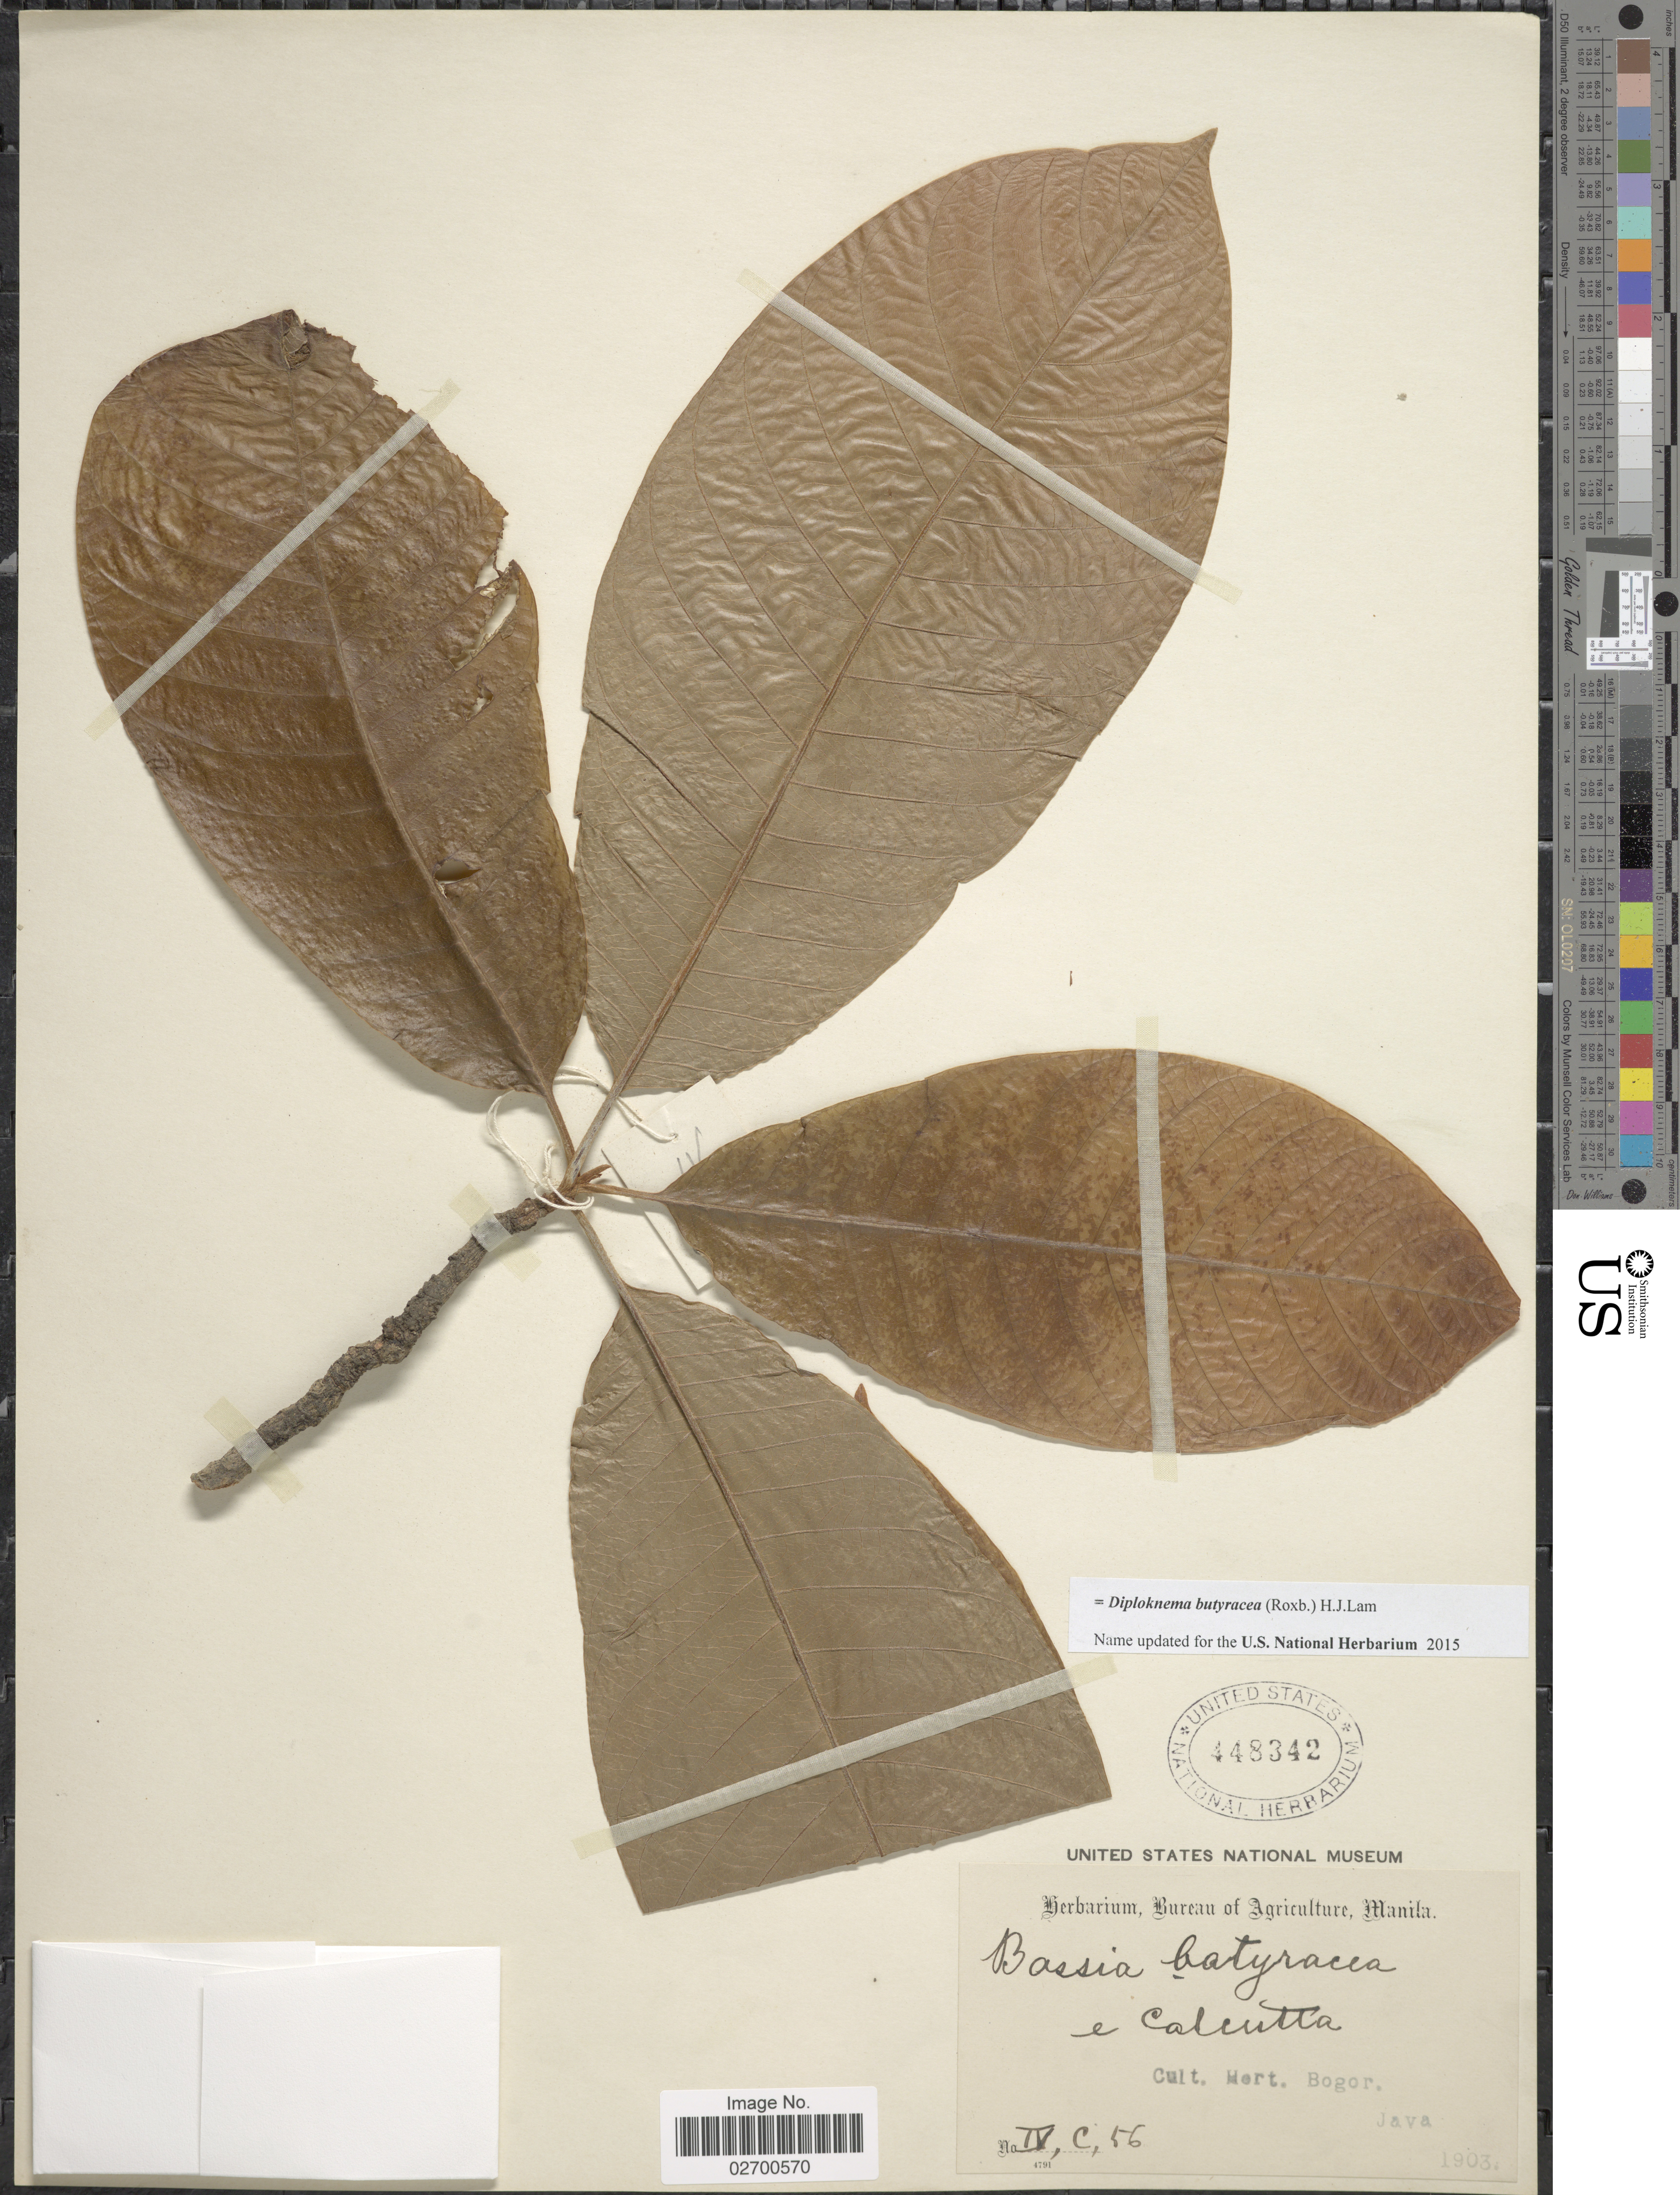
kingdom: Plantae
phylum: Tracheophyta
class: Magnoliopsida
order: Ericales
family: Sapotaceae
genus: Diploknema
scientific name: Diploknema butyracea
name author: (Roxb.) H.J. Lam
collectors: Ex herb. Bureau of Government Laboratories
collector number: IV,C,56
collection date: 1903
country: Indonesia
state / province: Java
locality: Cult. Hort. Bogor, Java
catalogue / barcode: US 448342